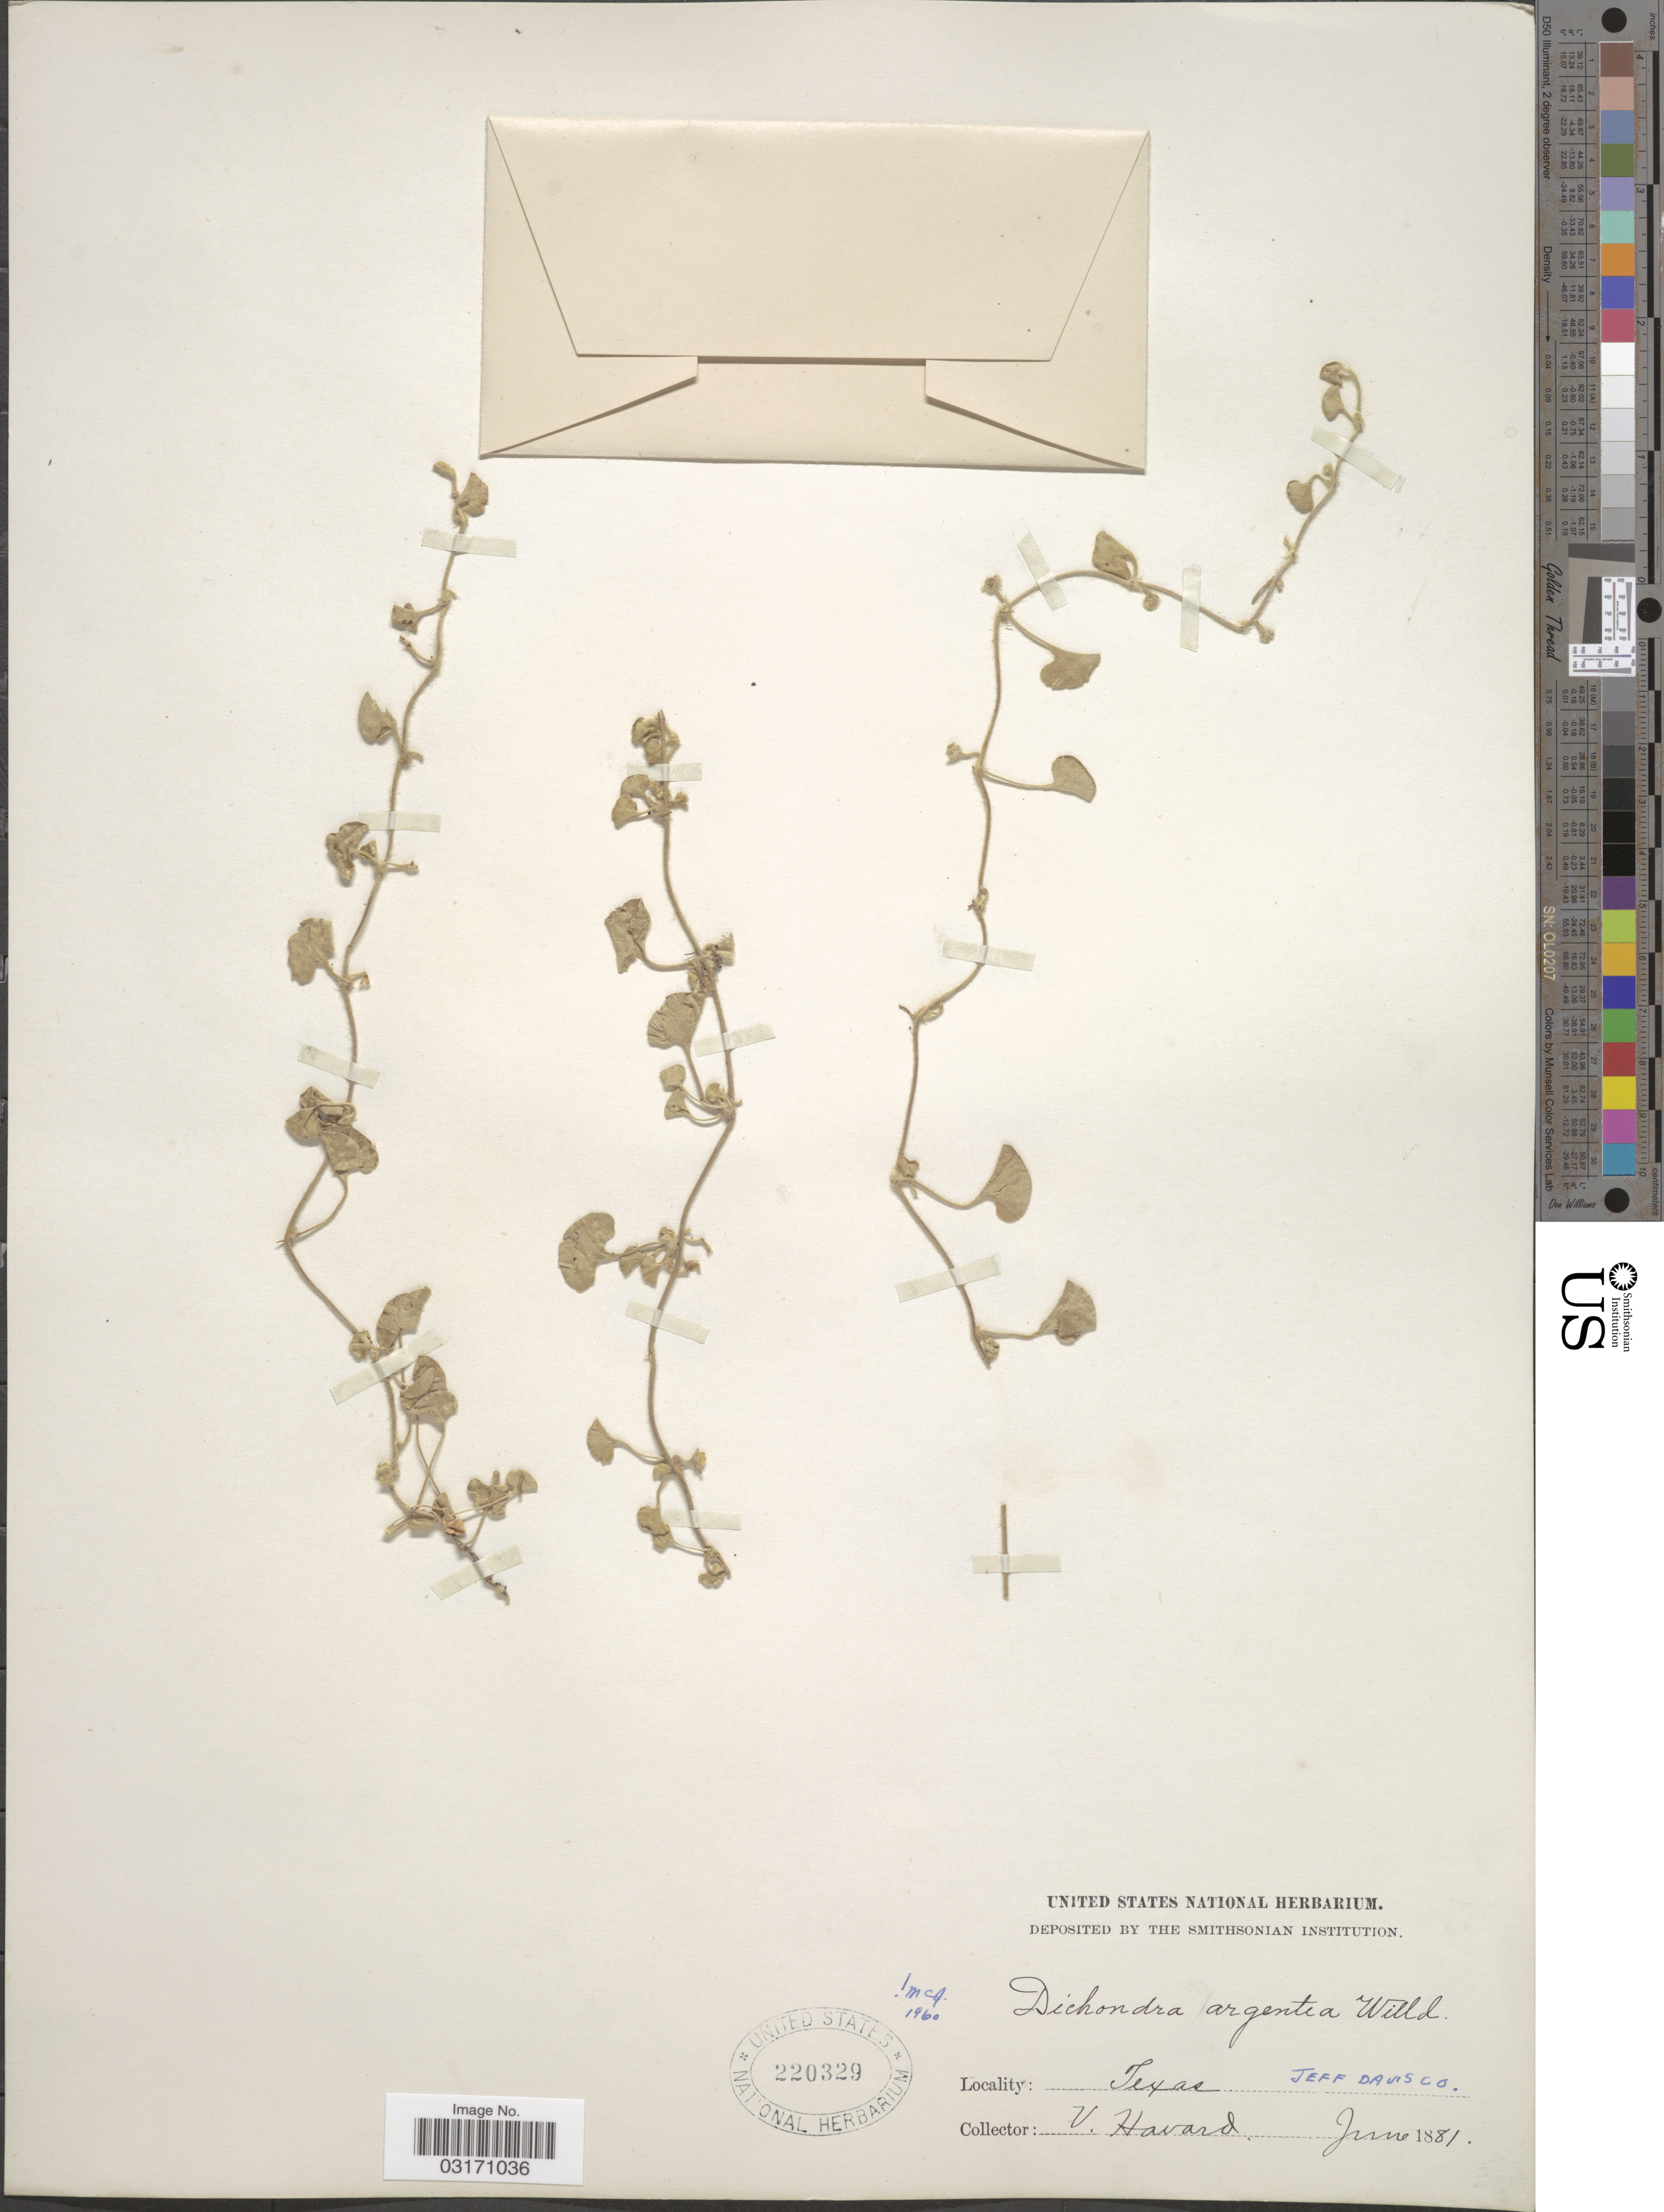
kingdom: Plantae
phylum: Tracheophyta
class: Magnoliopsida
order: Solanales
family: Convolvulaceae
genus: Dichondra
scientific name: Dichondra argentea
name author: Humb. & Bonpl. ex Willd.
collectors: V. Havard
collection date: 1881-06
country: United States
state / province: Texas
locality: Jeff Davis Co.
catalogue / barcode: US 220329